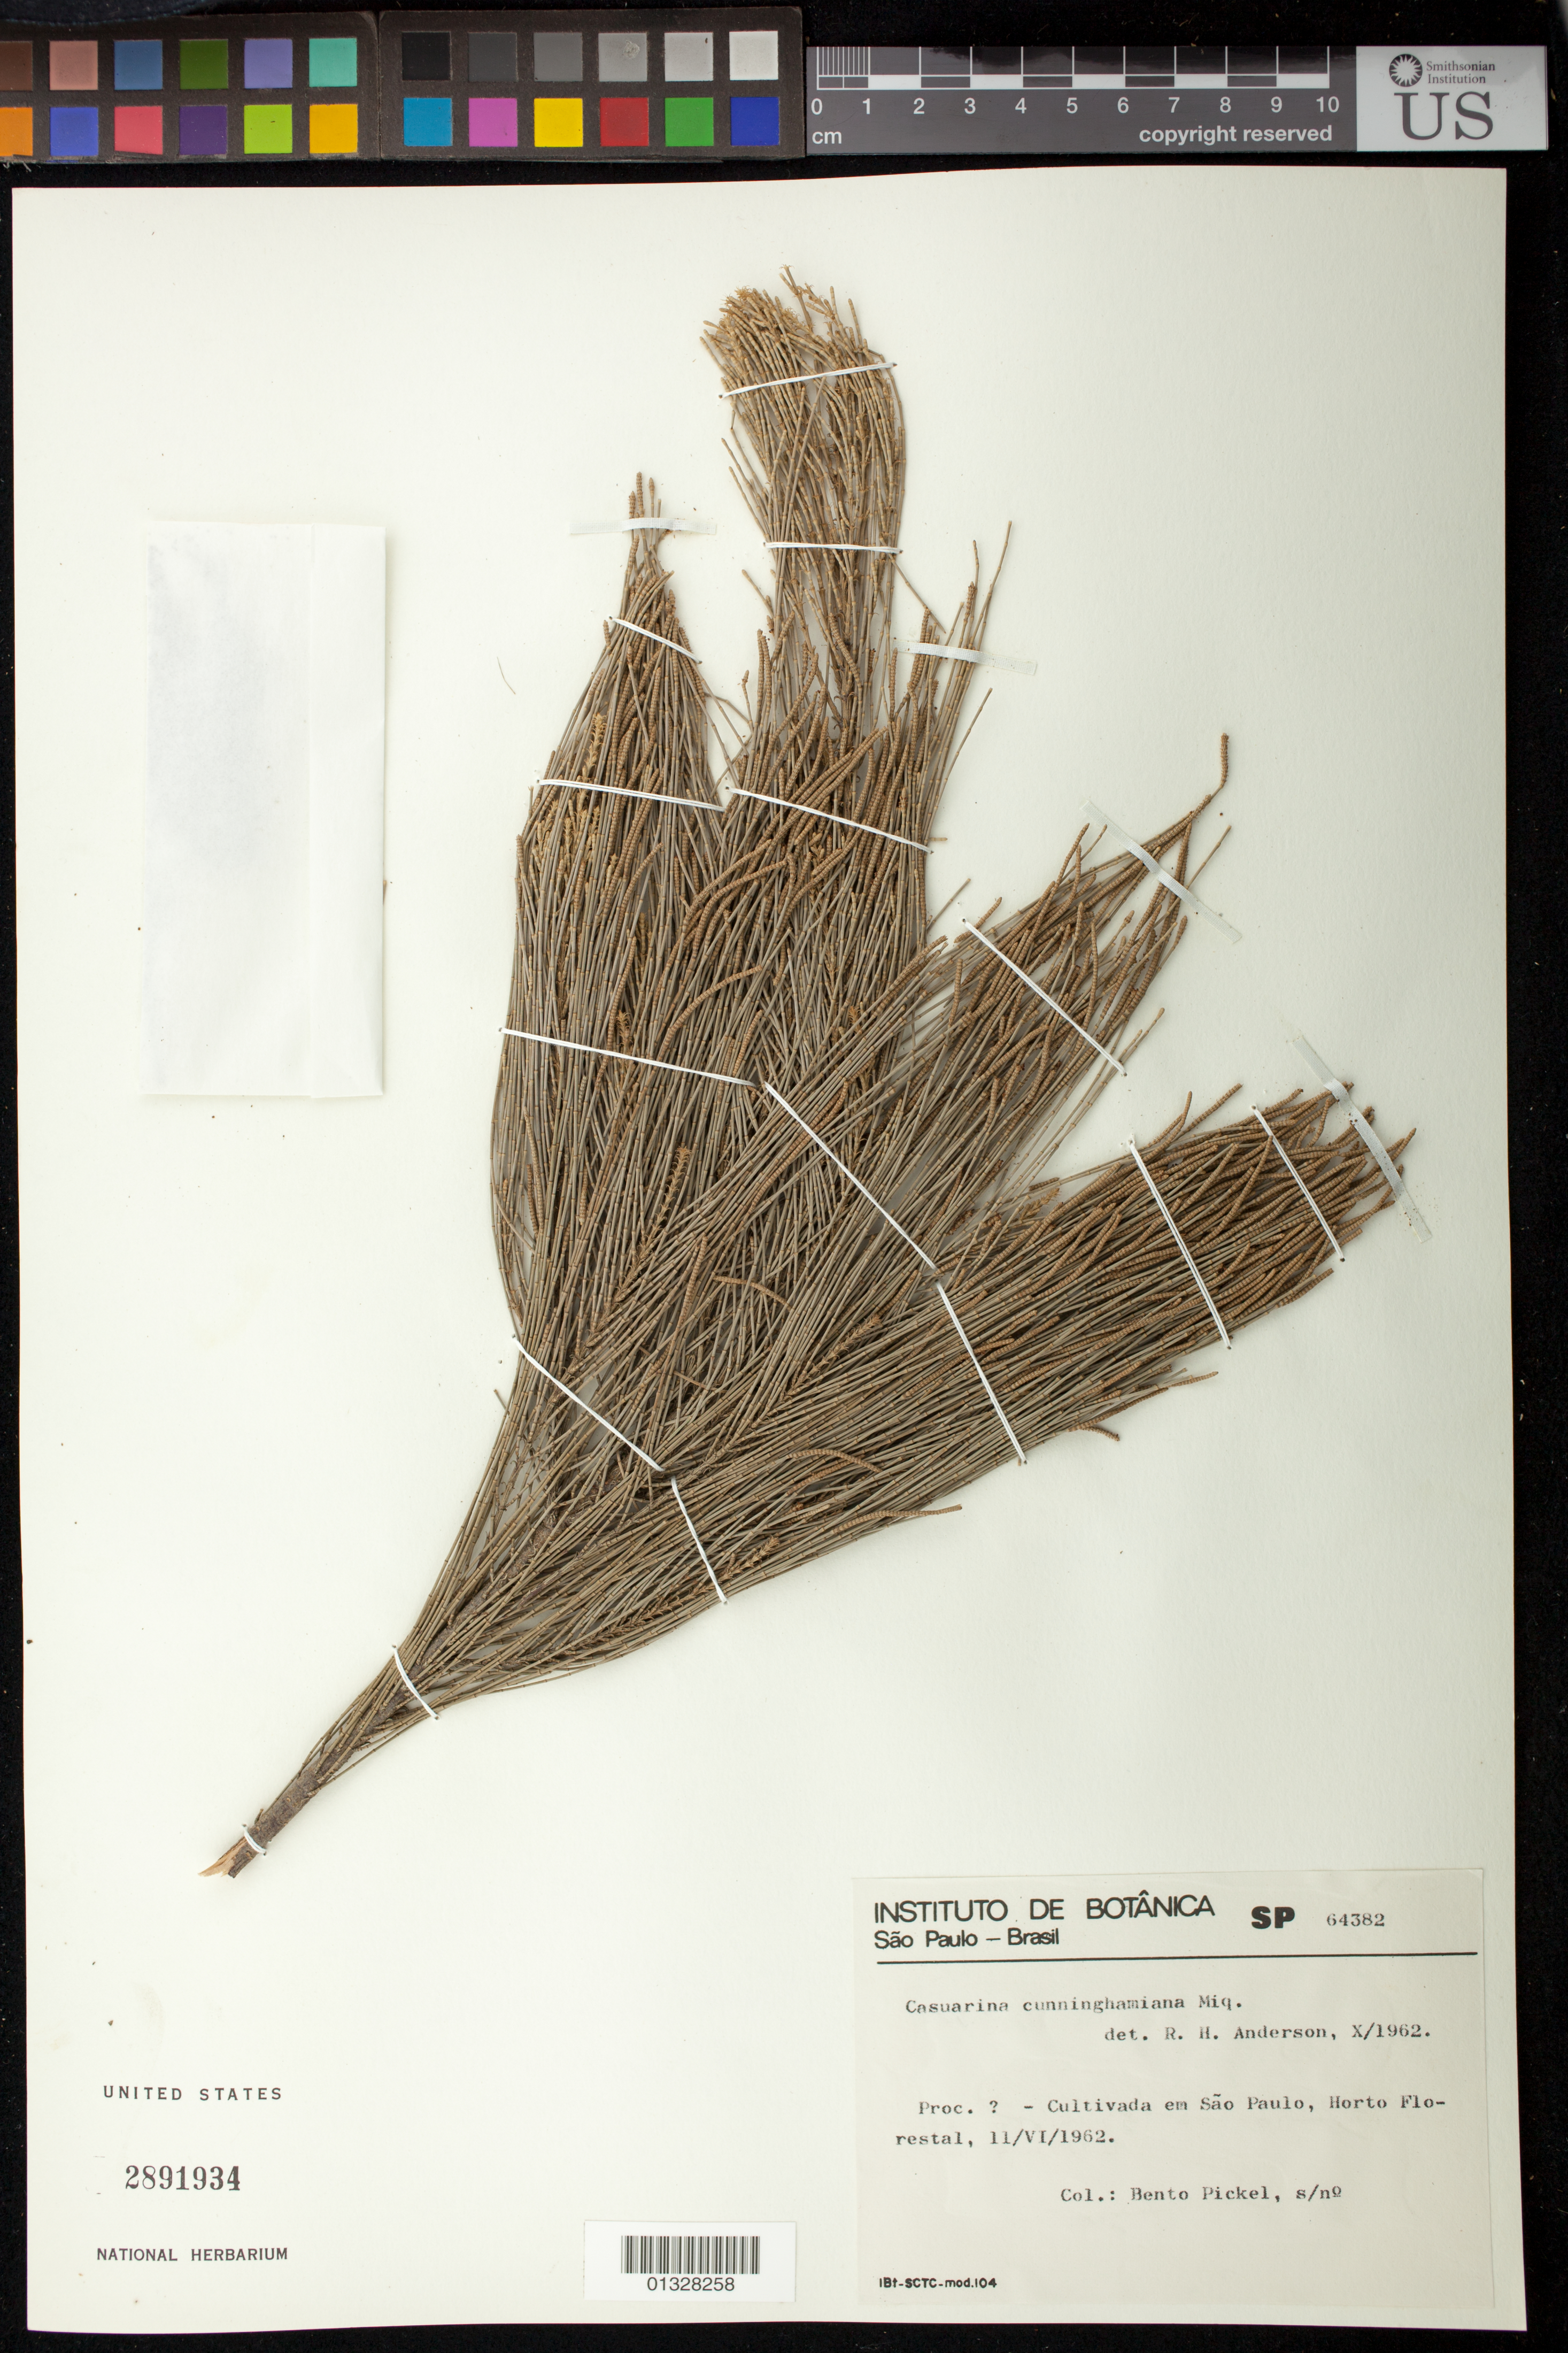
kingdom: Plantae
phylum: Tracheophyta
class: Magnoliopsida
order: Fagales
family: Casuarinaceae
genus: Casuarina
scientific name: Casuarina cunninghamiana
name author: Miq.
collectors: B. J. Pickel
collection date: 1962-06-11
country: Brazil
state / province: São Paulo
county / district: São Paulo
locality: Horto Florestal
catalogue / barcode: US 2891934